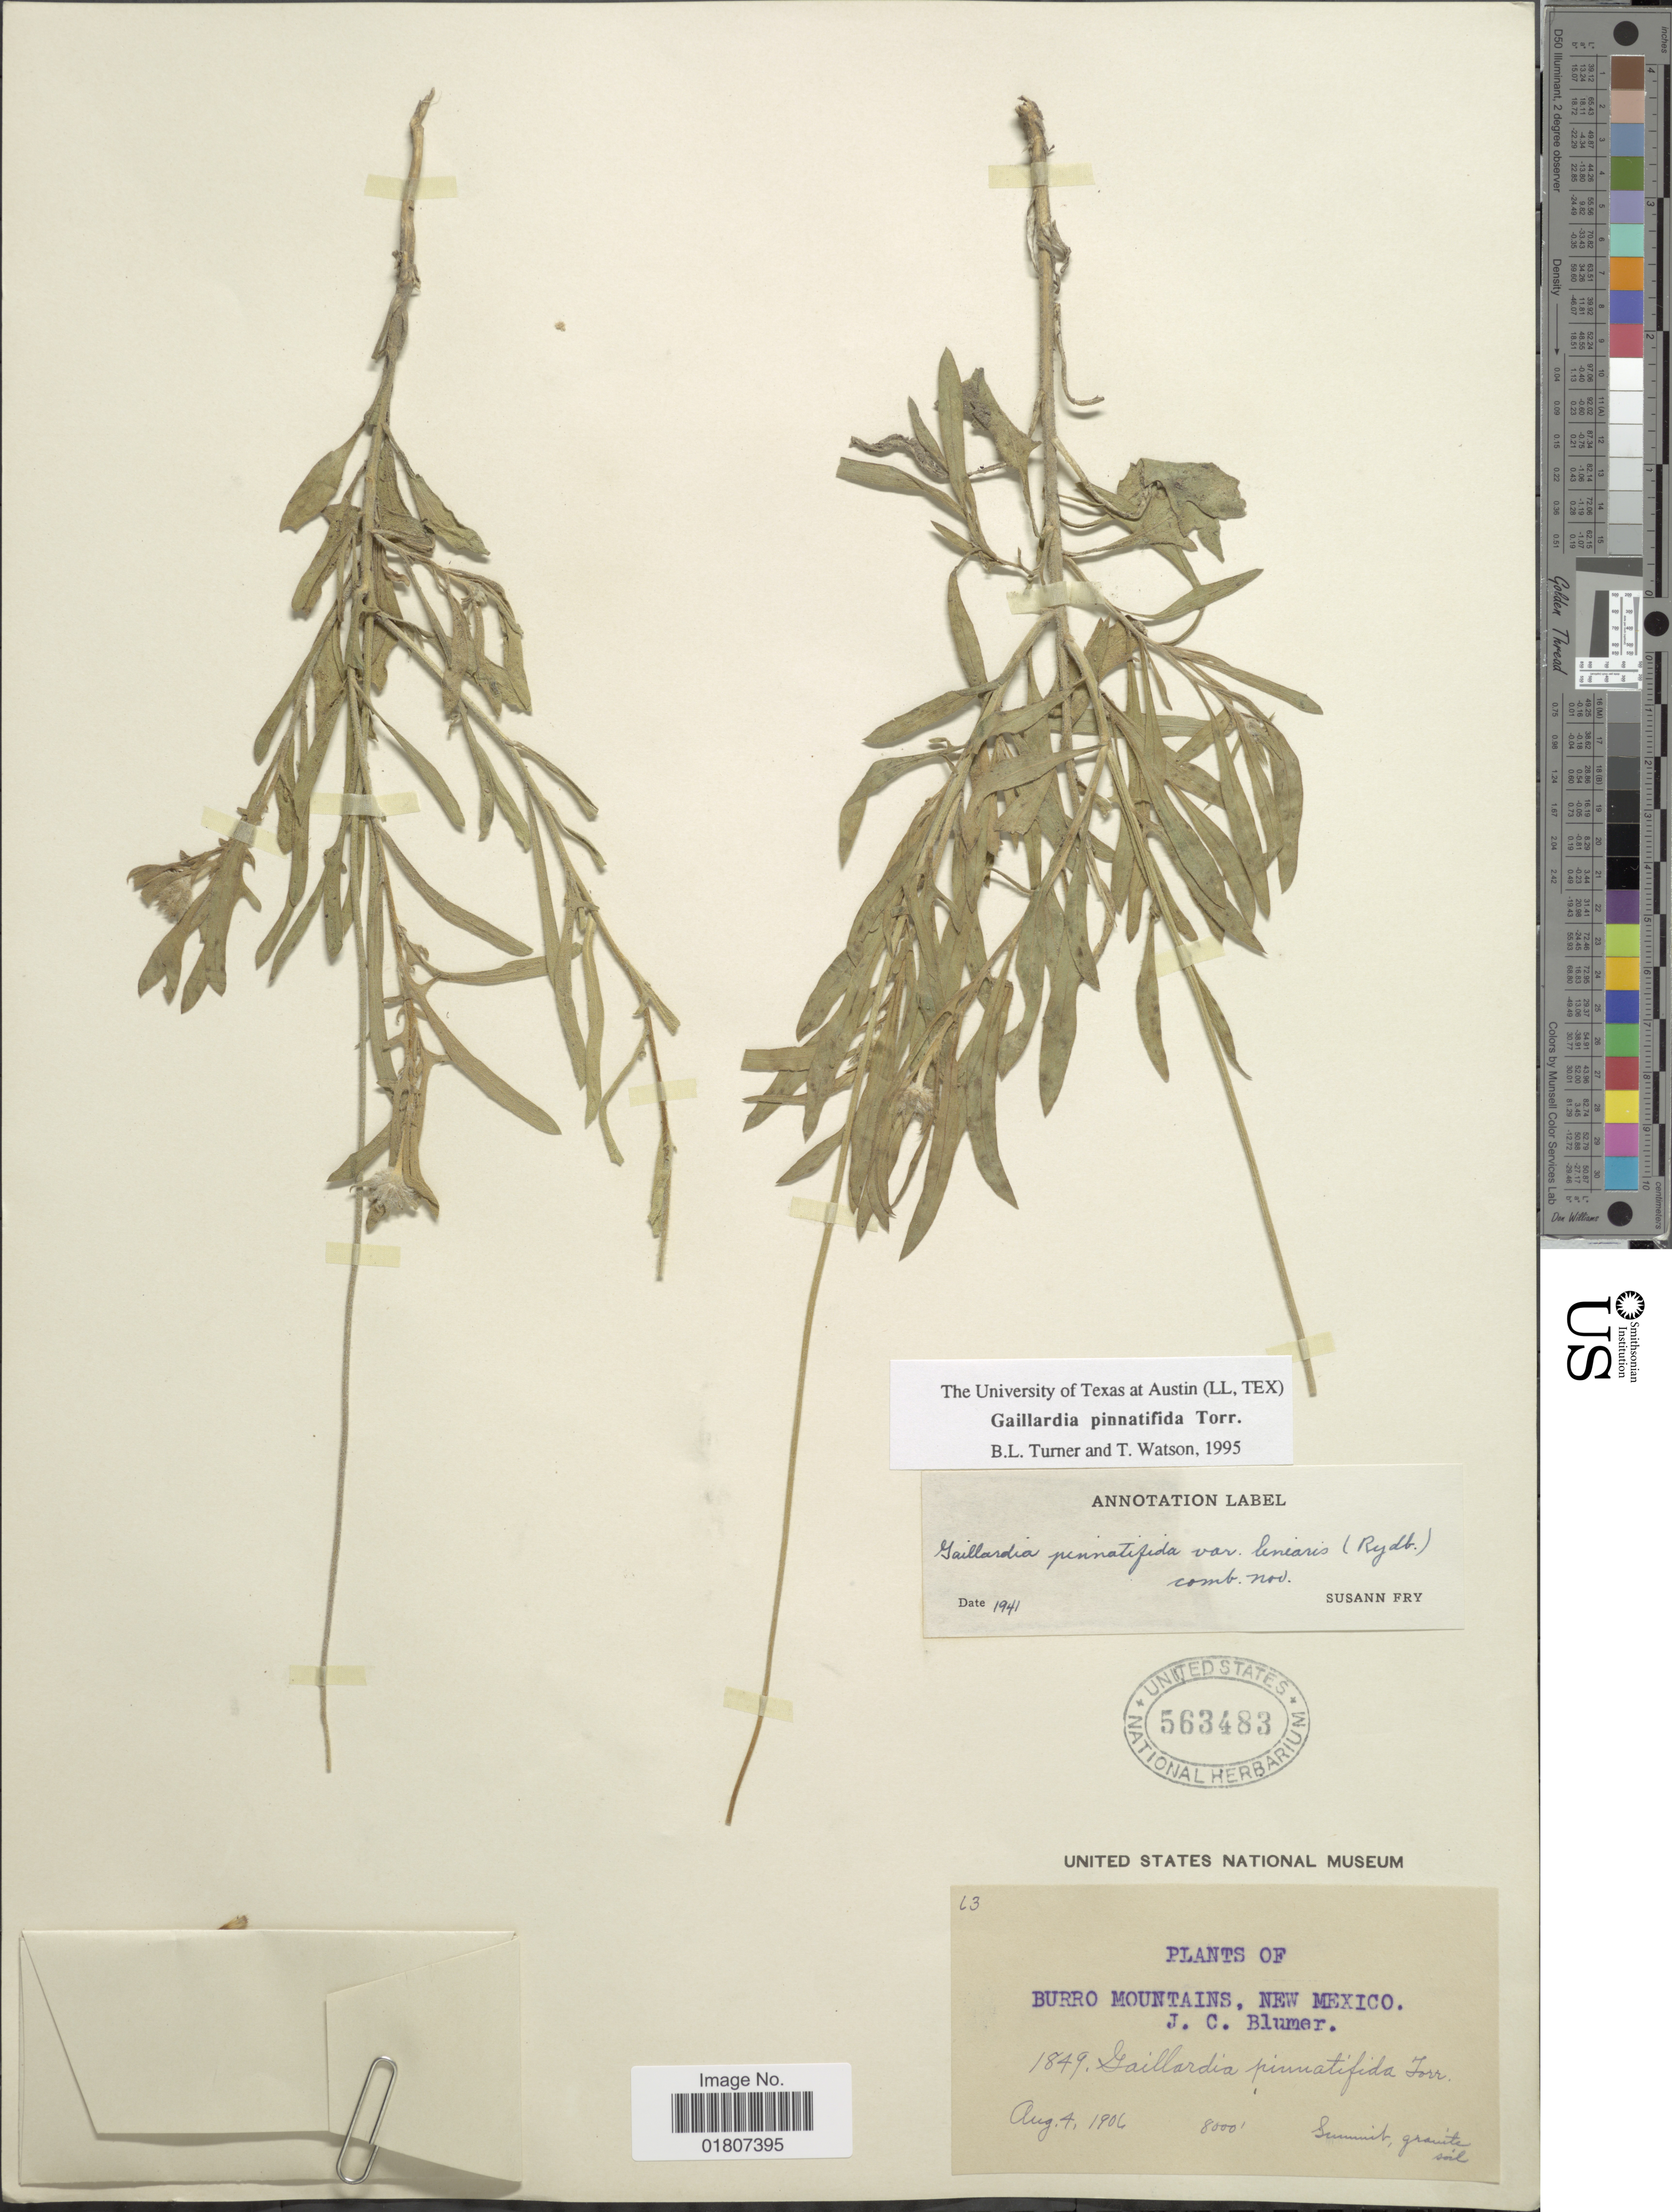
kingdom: Plantae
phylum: Tracheophyta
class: Magnoliopsida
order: Asterales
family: Asteraceae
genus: Gaillardia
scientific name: Gaillardia pinnatifida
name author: Torr.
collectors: J. C. Blumer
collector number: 1849/63*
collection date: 1906-08-04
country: United States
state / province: New Mexico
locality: Burro Mountains, Summit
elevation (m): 2438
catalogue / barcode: US 563483